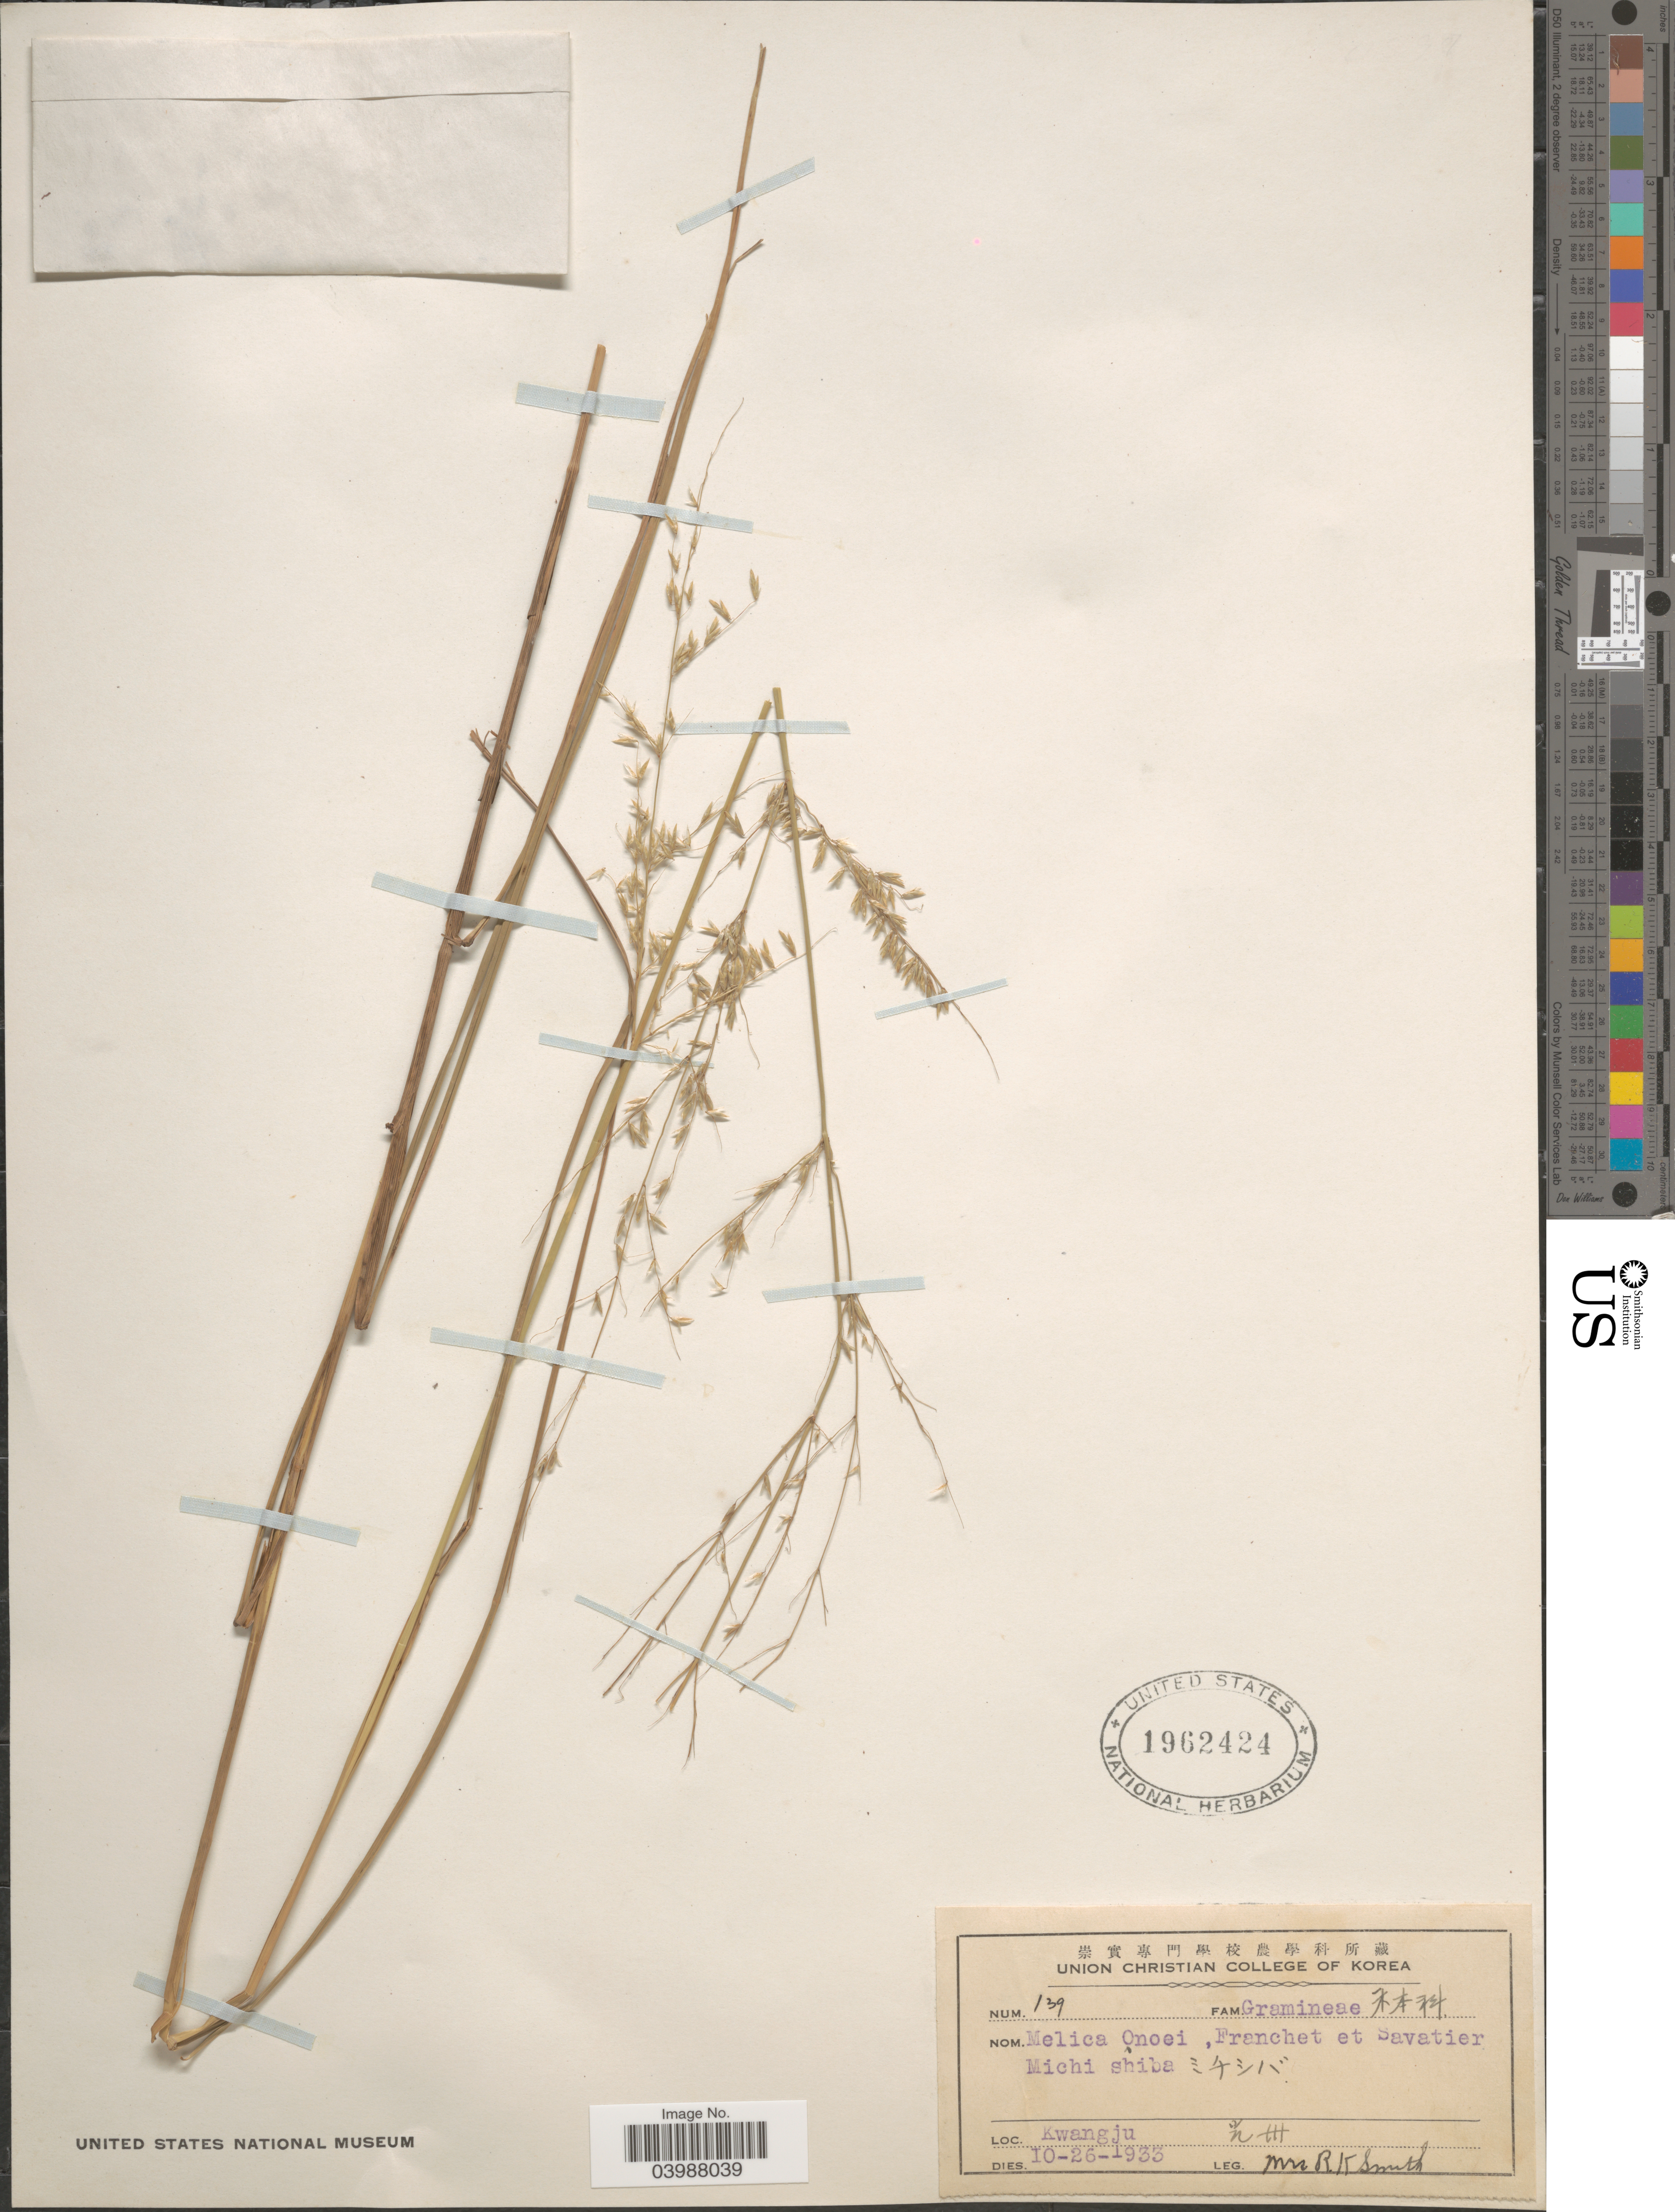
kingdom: Plantae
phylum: Tracheophyta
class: Liliopsida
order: Poales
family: Poaceae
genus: Melica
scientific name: Melica onoei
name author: Franch. & Sav.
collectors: R. Smith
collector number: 139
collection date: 1933-10-26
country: South Korea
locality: Kwangju. X.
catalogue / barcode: US 1962424